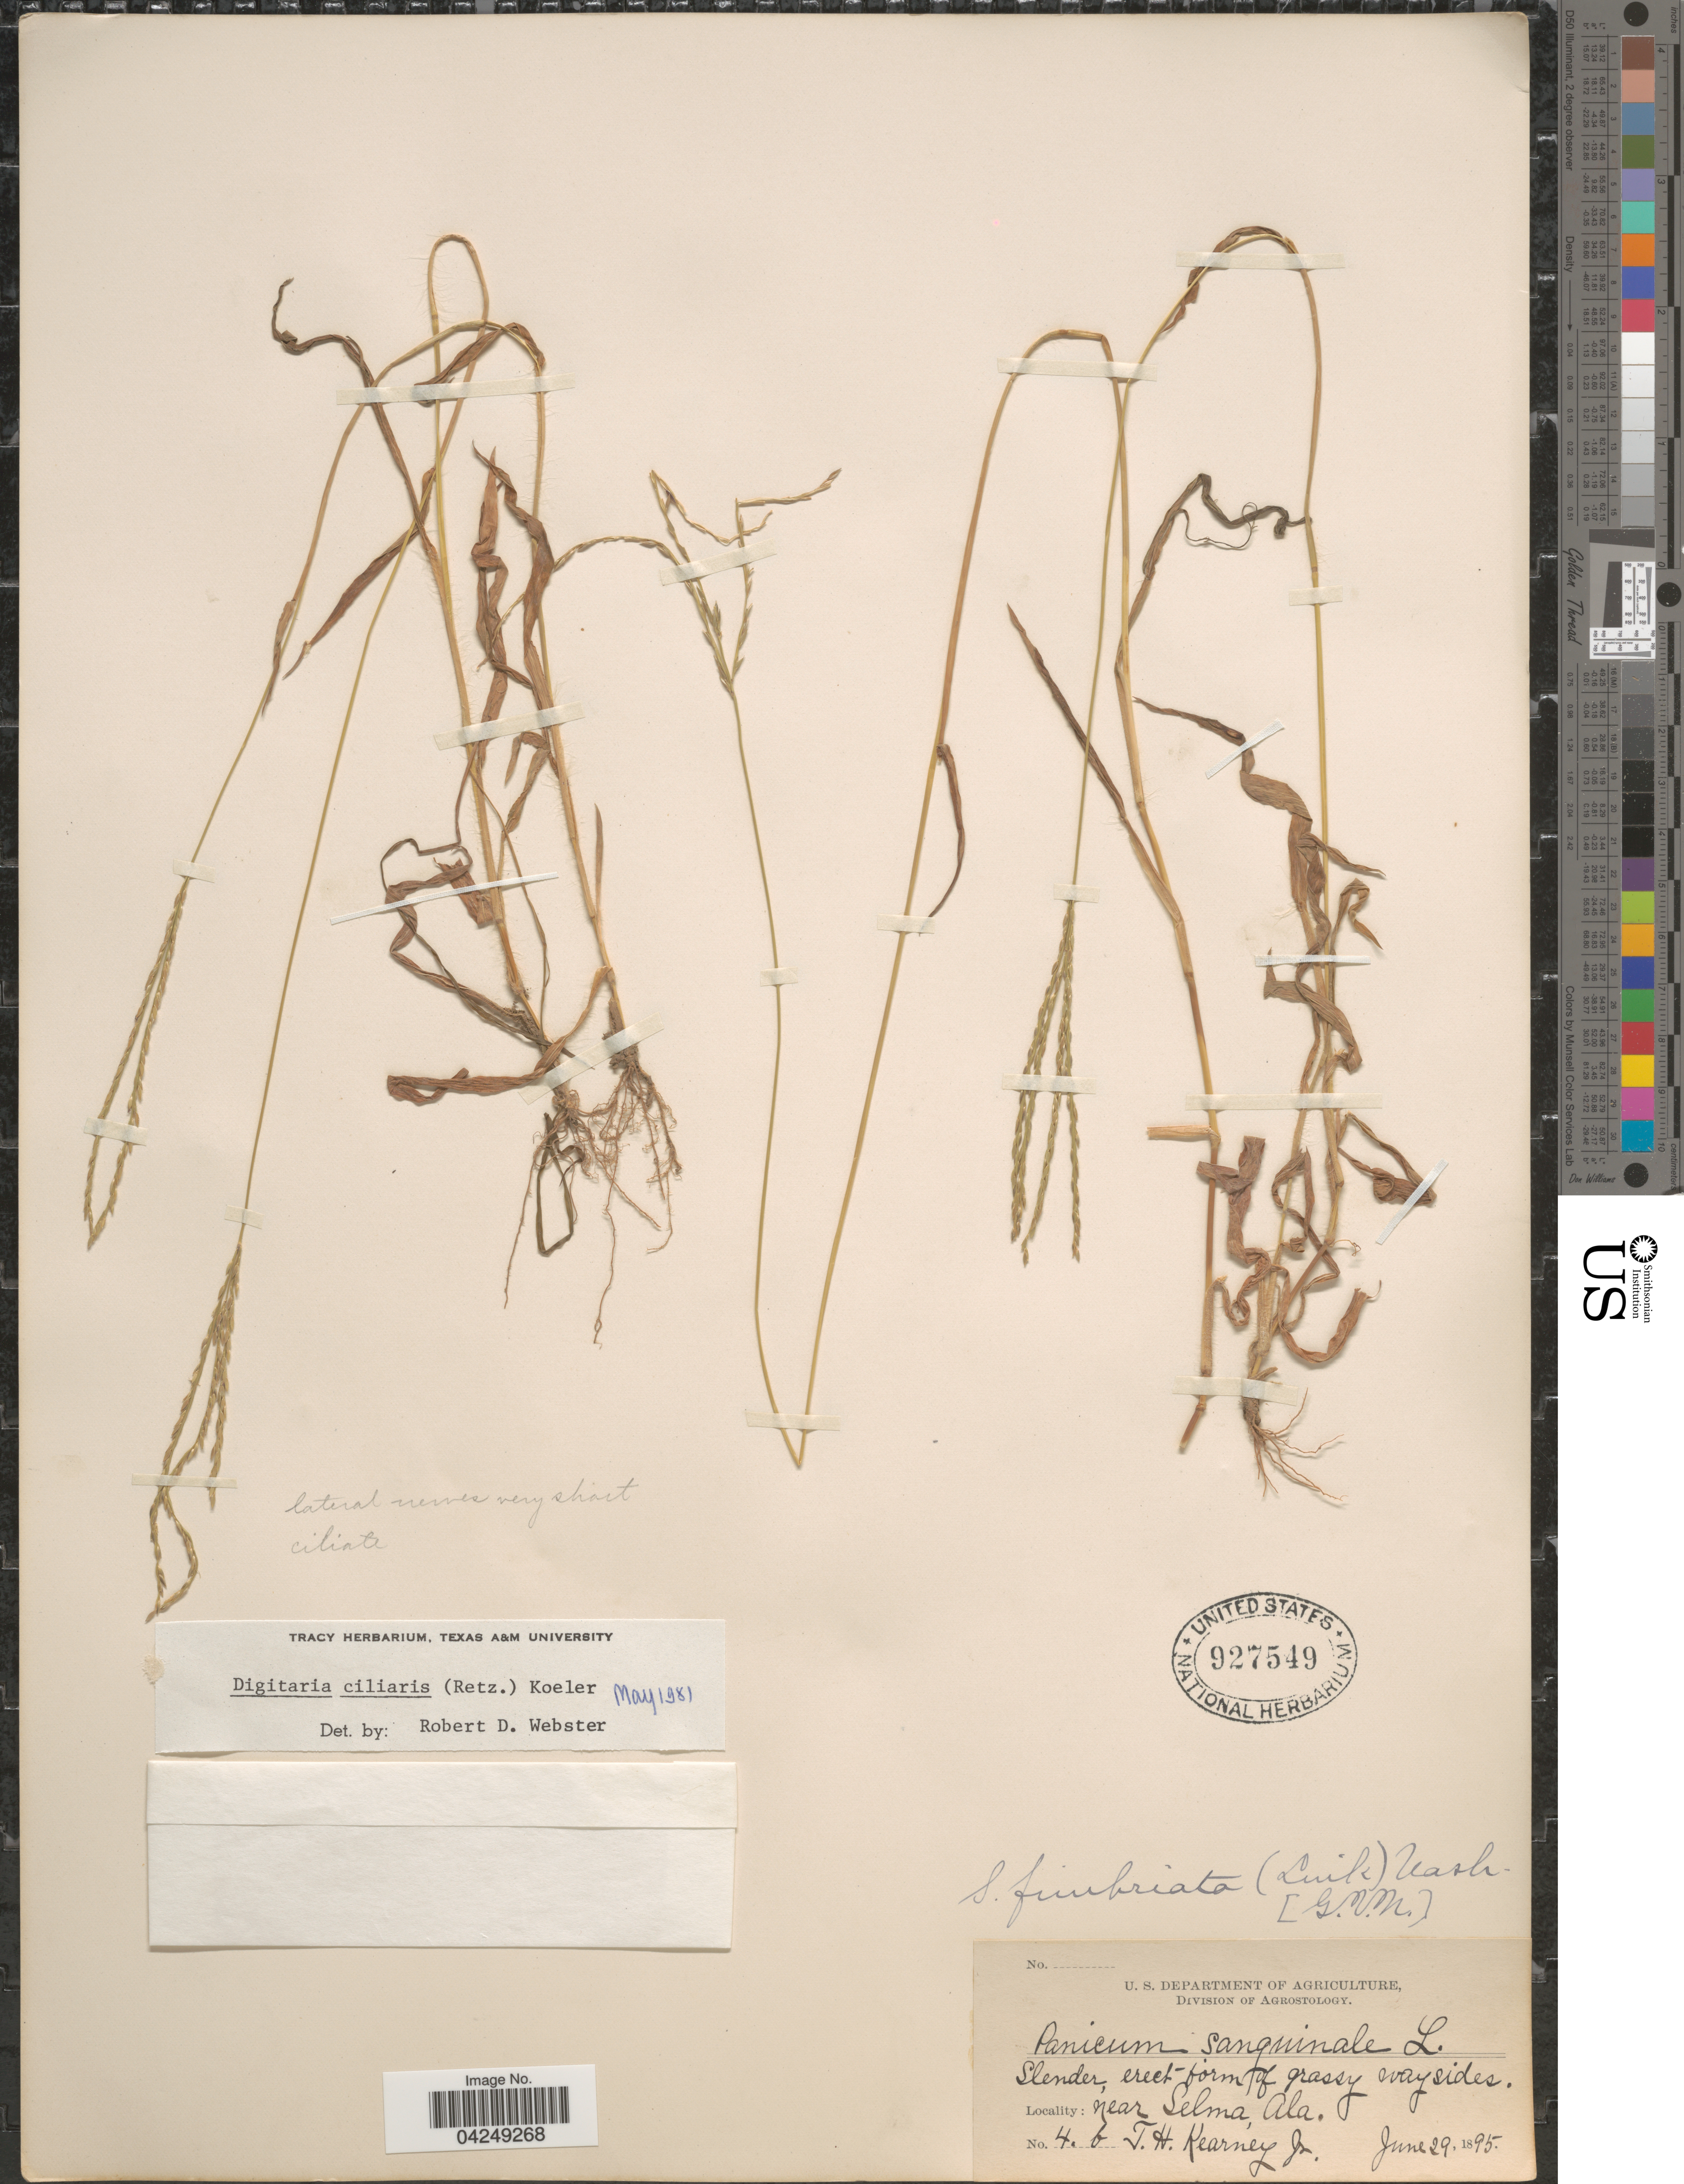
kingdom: Plantae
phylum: Tracheophyta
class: Liliopsida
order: Poales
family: Poaceae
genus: Digitaria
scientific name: Digitaria ciliaris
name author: (Retz.) Koeler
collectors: T. H. Kearney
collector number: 4b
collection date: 1895-06-26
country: United States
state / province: Alabama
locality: Near Selma.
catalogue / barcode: US 927549